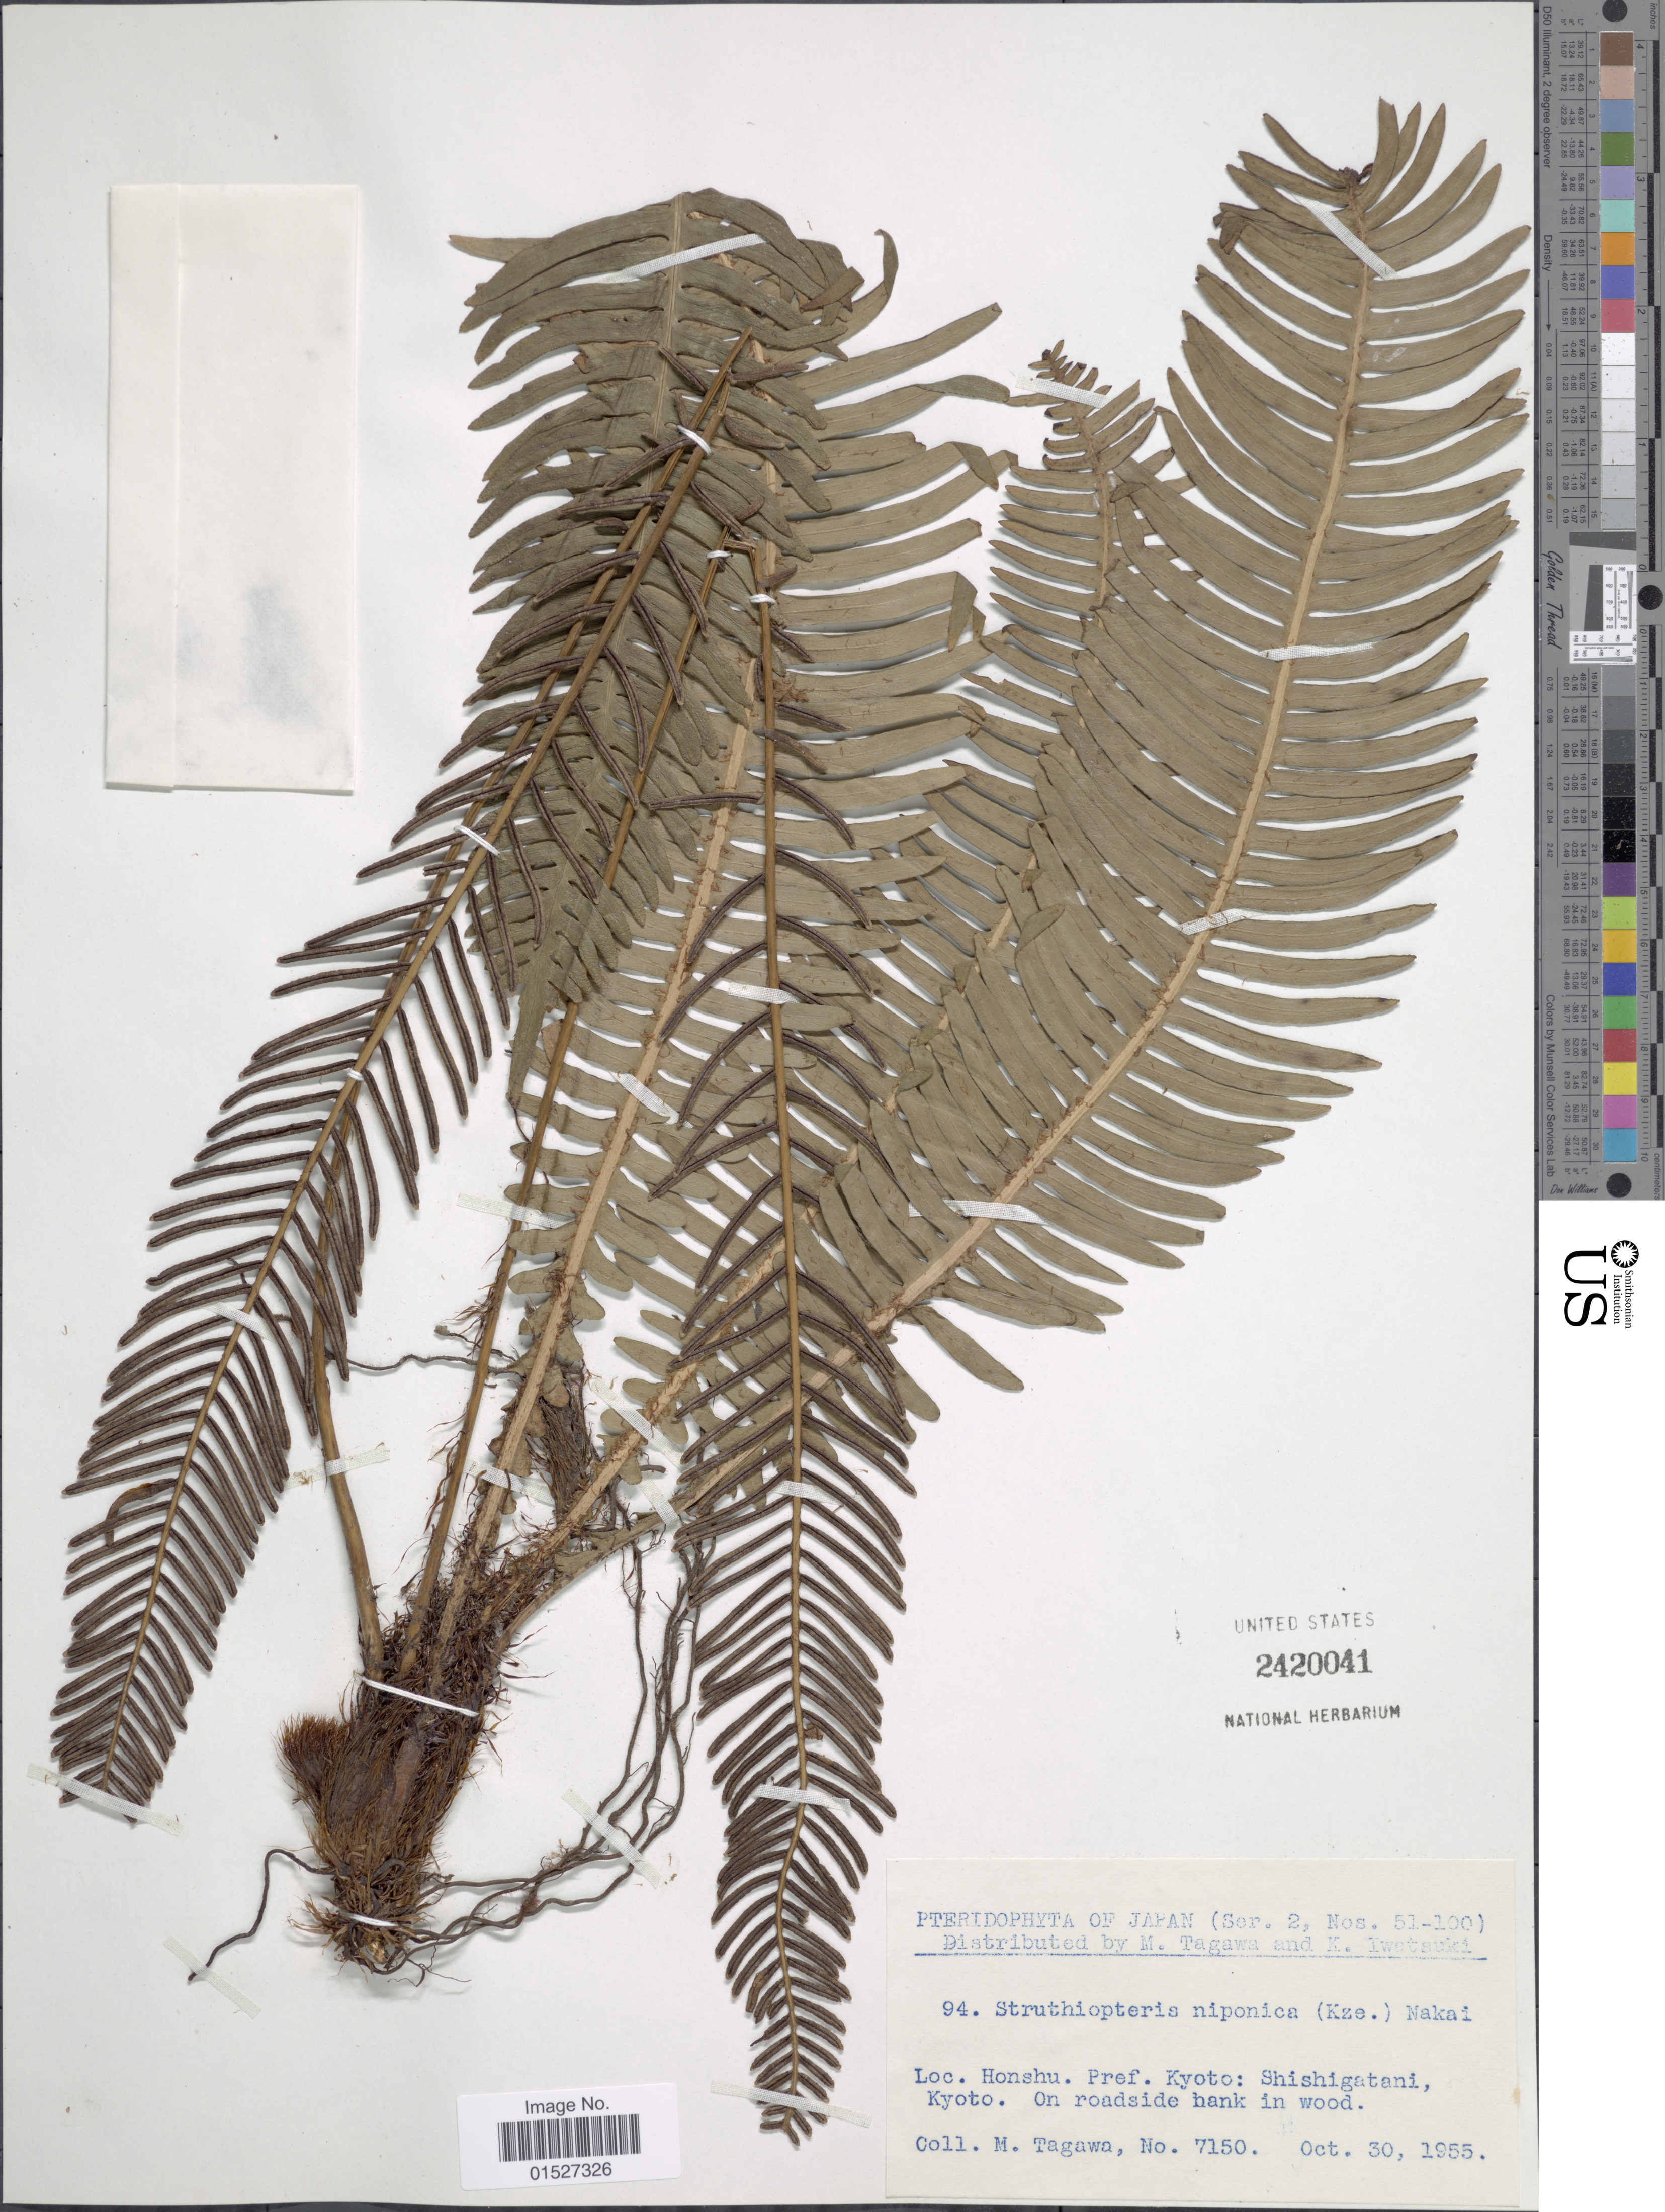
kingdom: Plantae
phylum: Tracheophyta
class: Polypodiopsida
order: Polypodiales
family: Blechnaceae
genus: Blechnum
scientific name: Blechnum nipponicum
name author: (Kunze) Makino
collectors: M. Tagawa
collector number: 7150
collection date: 1955-10-30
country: Japan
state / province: Kyoto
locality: Honshu. Pref. Kyoto: Shishigatani, Kyoto.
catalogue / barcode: US 2420041